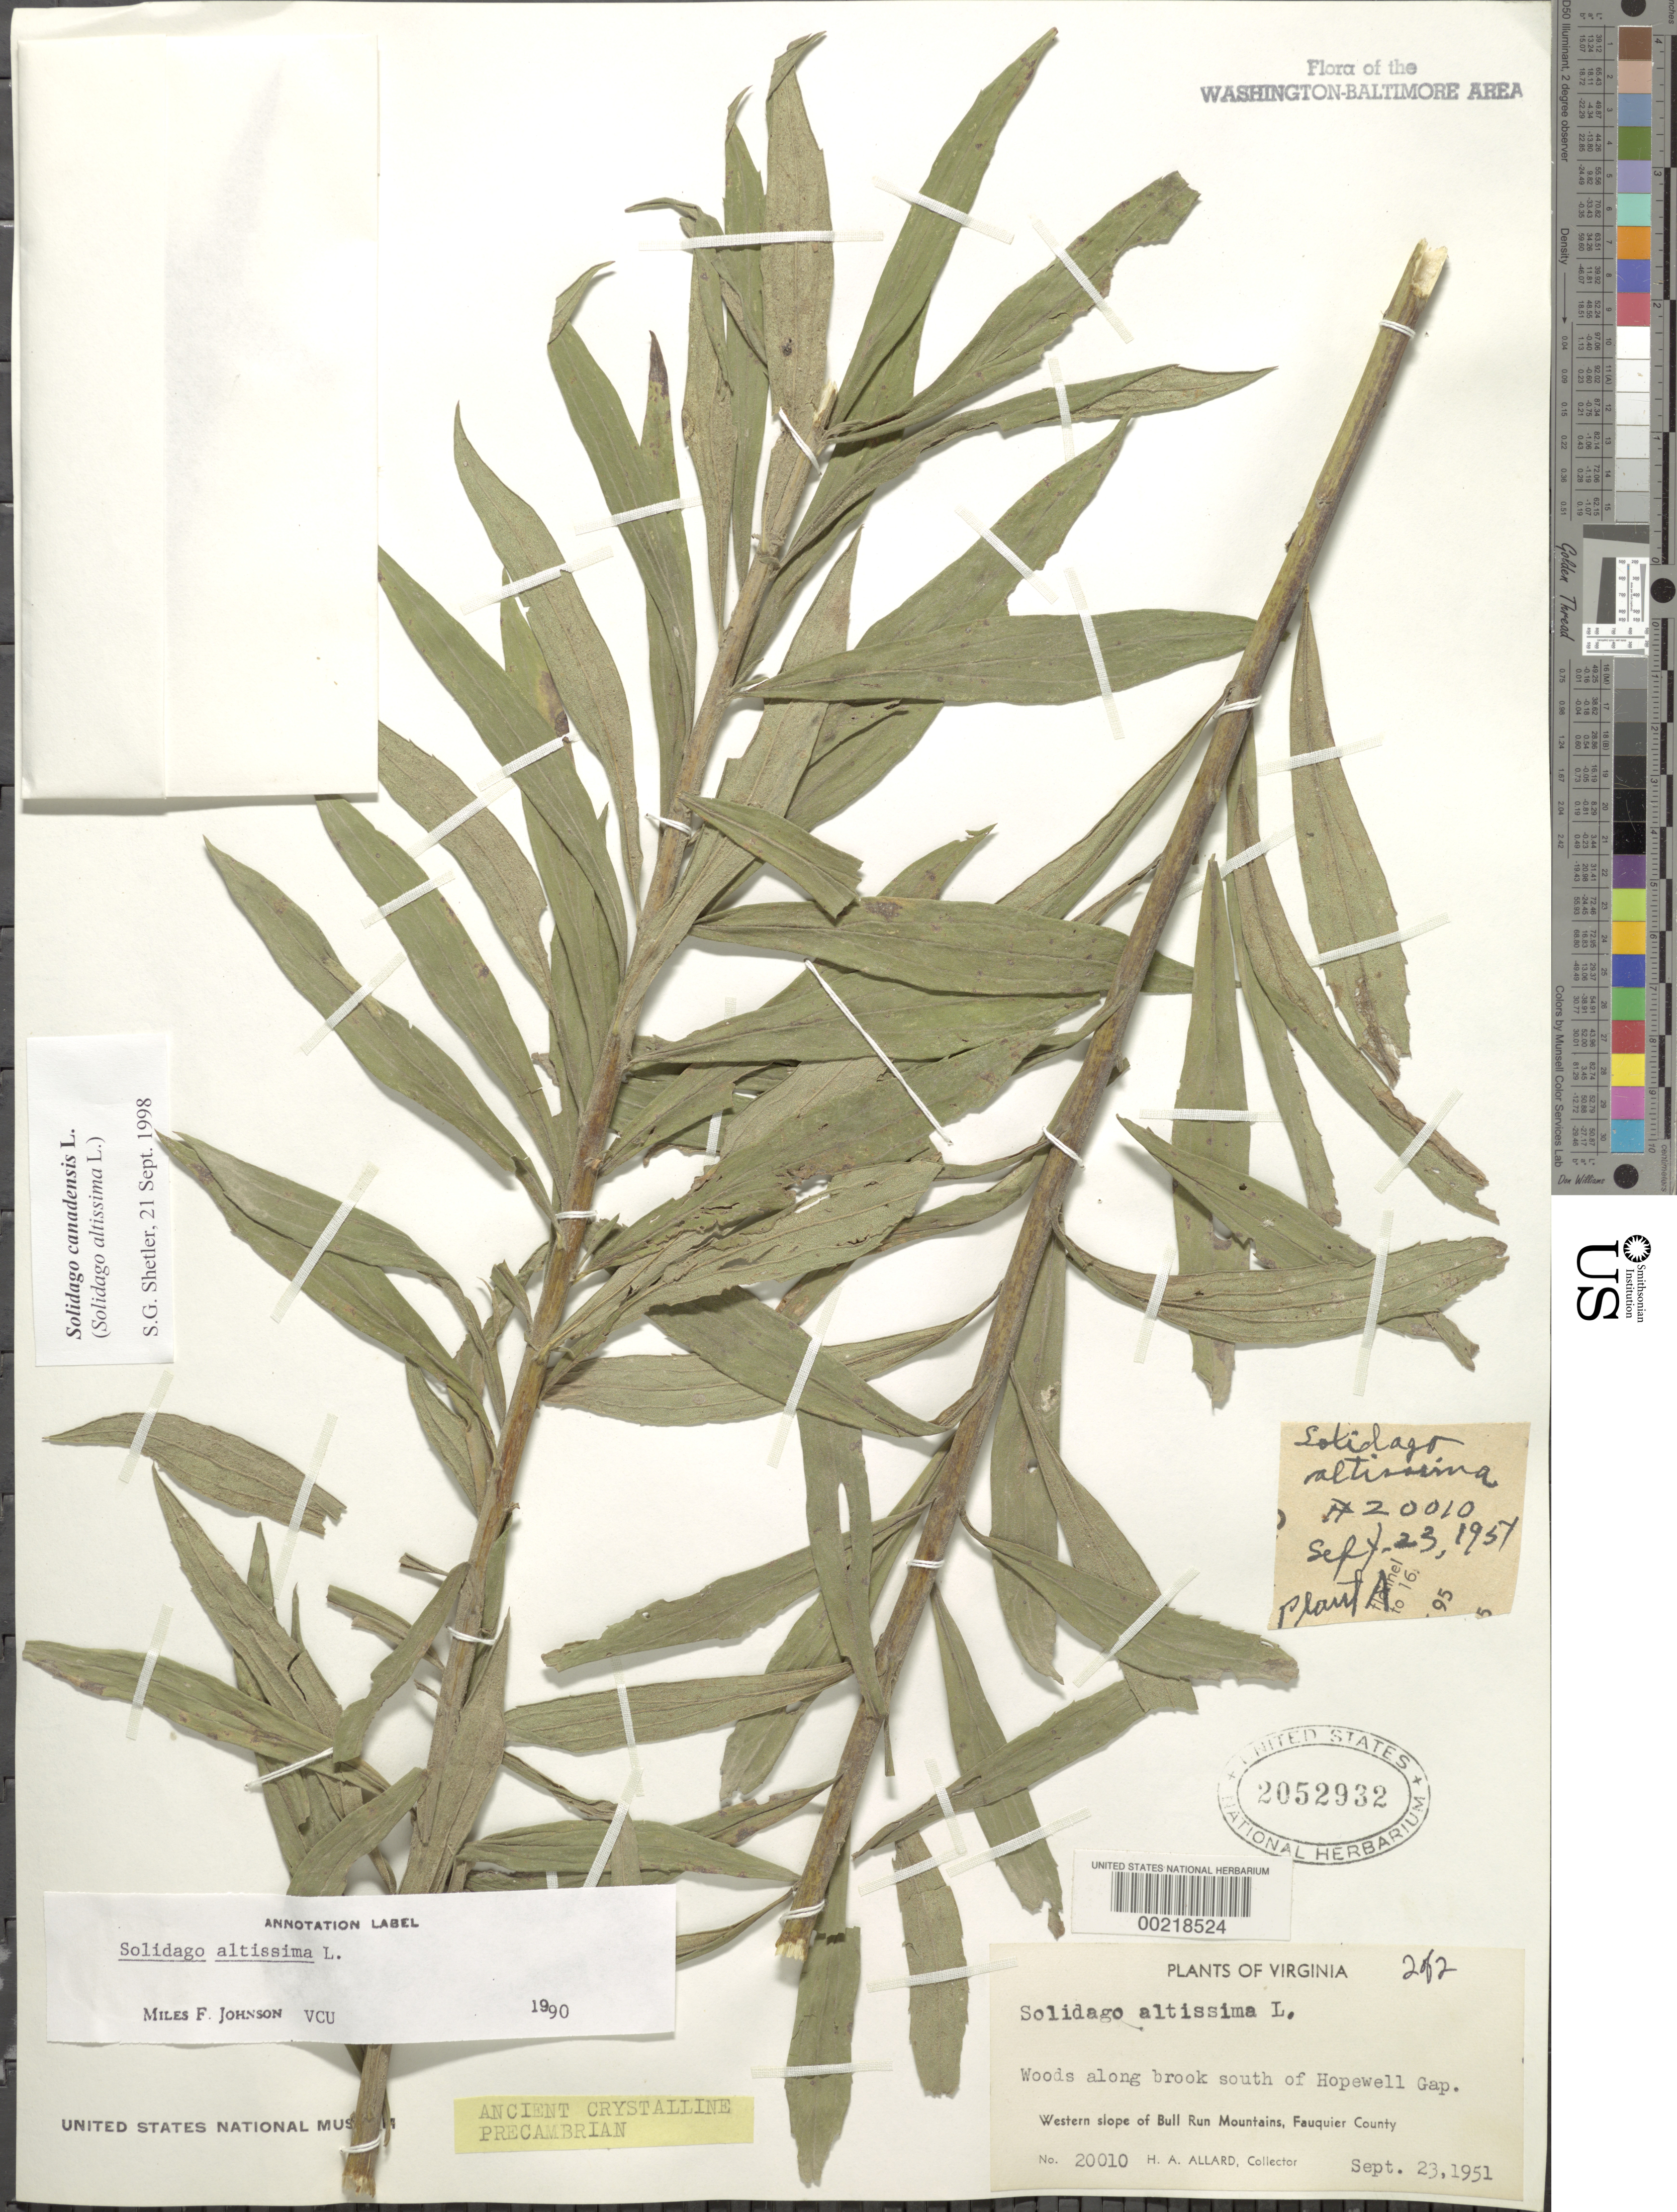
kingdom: Plantae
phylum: Tracheophyta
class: Magnoliopsida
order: Asterales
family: Asteraceae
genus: Solidago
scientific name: Solidago canadensis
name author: L.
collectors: H. A. Allard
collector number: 20010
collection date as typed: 23 Sep 1951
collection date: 1951-09-23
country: United States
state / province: Virginia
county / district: Fauquier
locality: South of Hopewell Gap western slope of Bull Run Mountains Bull Run Mts.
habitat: Woods along brook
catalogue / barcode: US 2052932